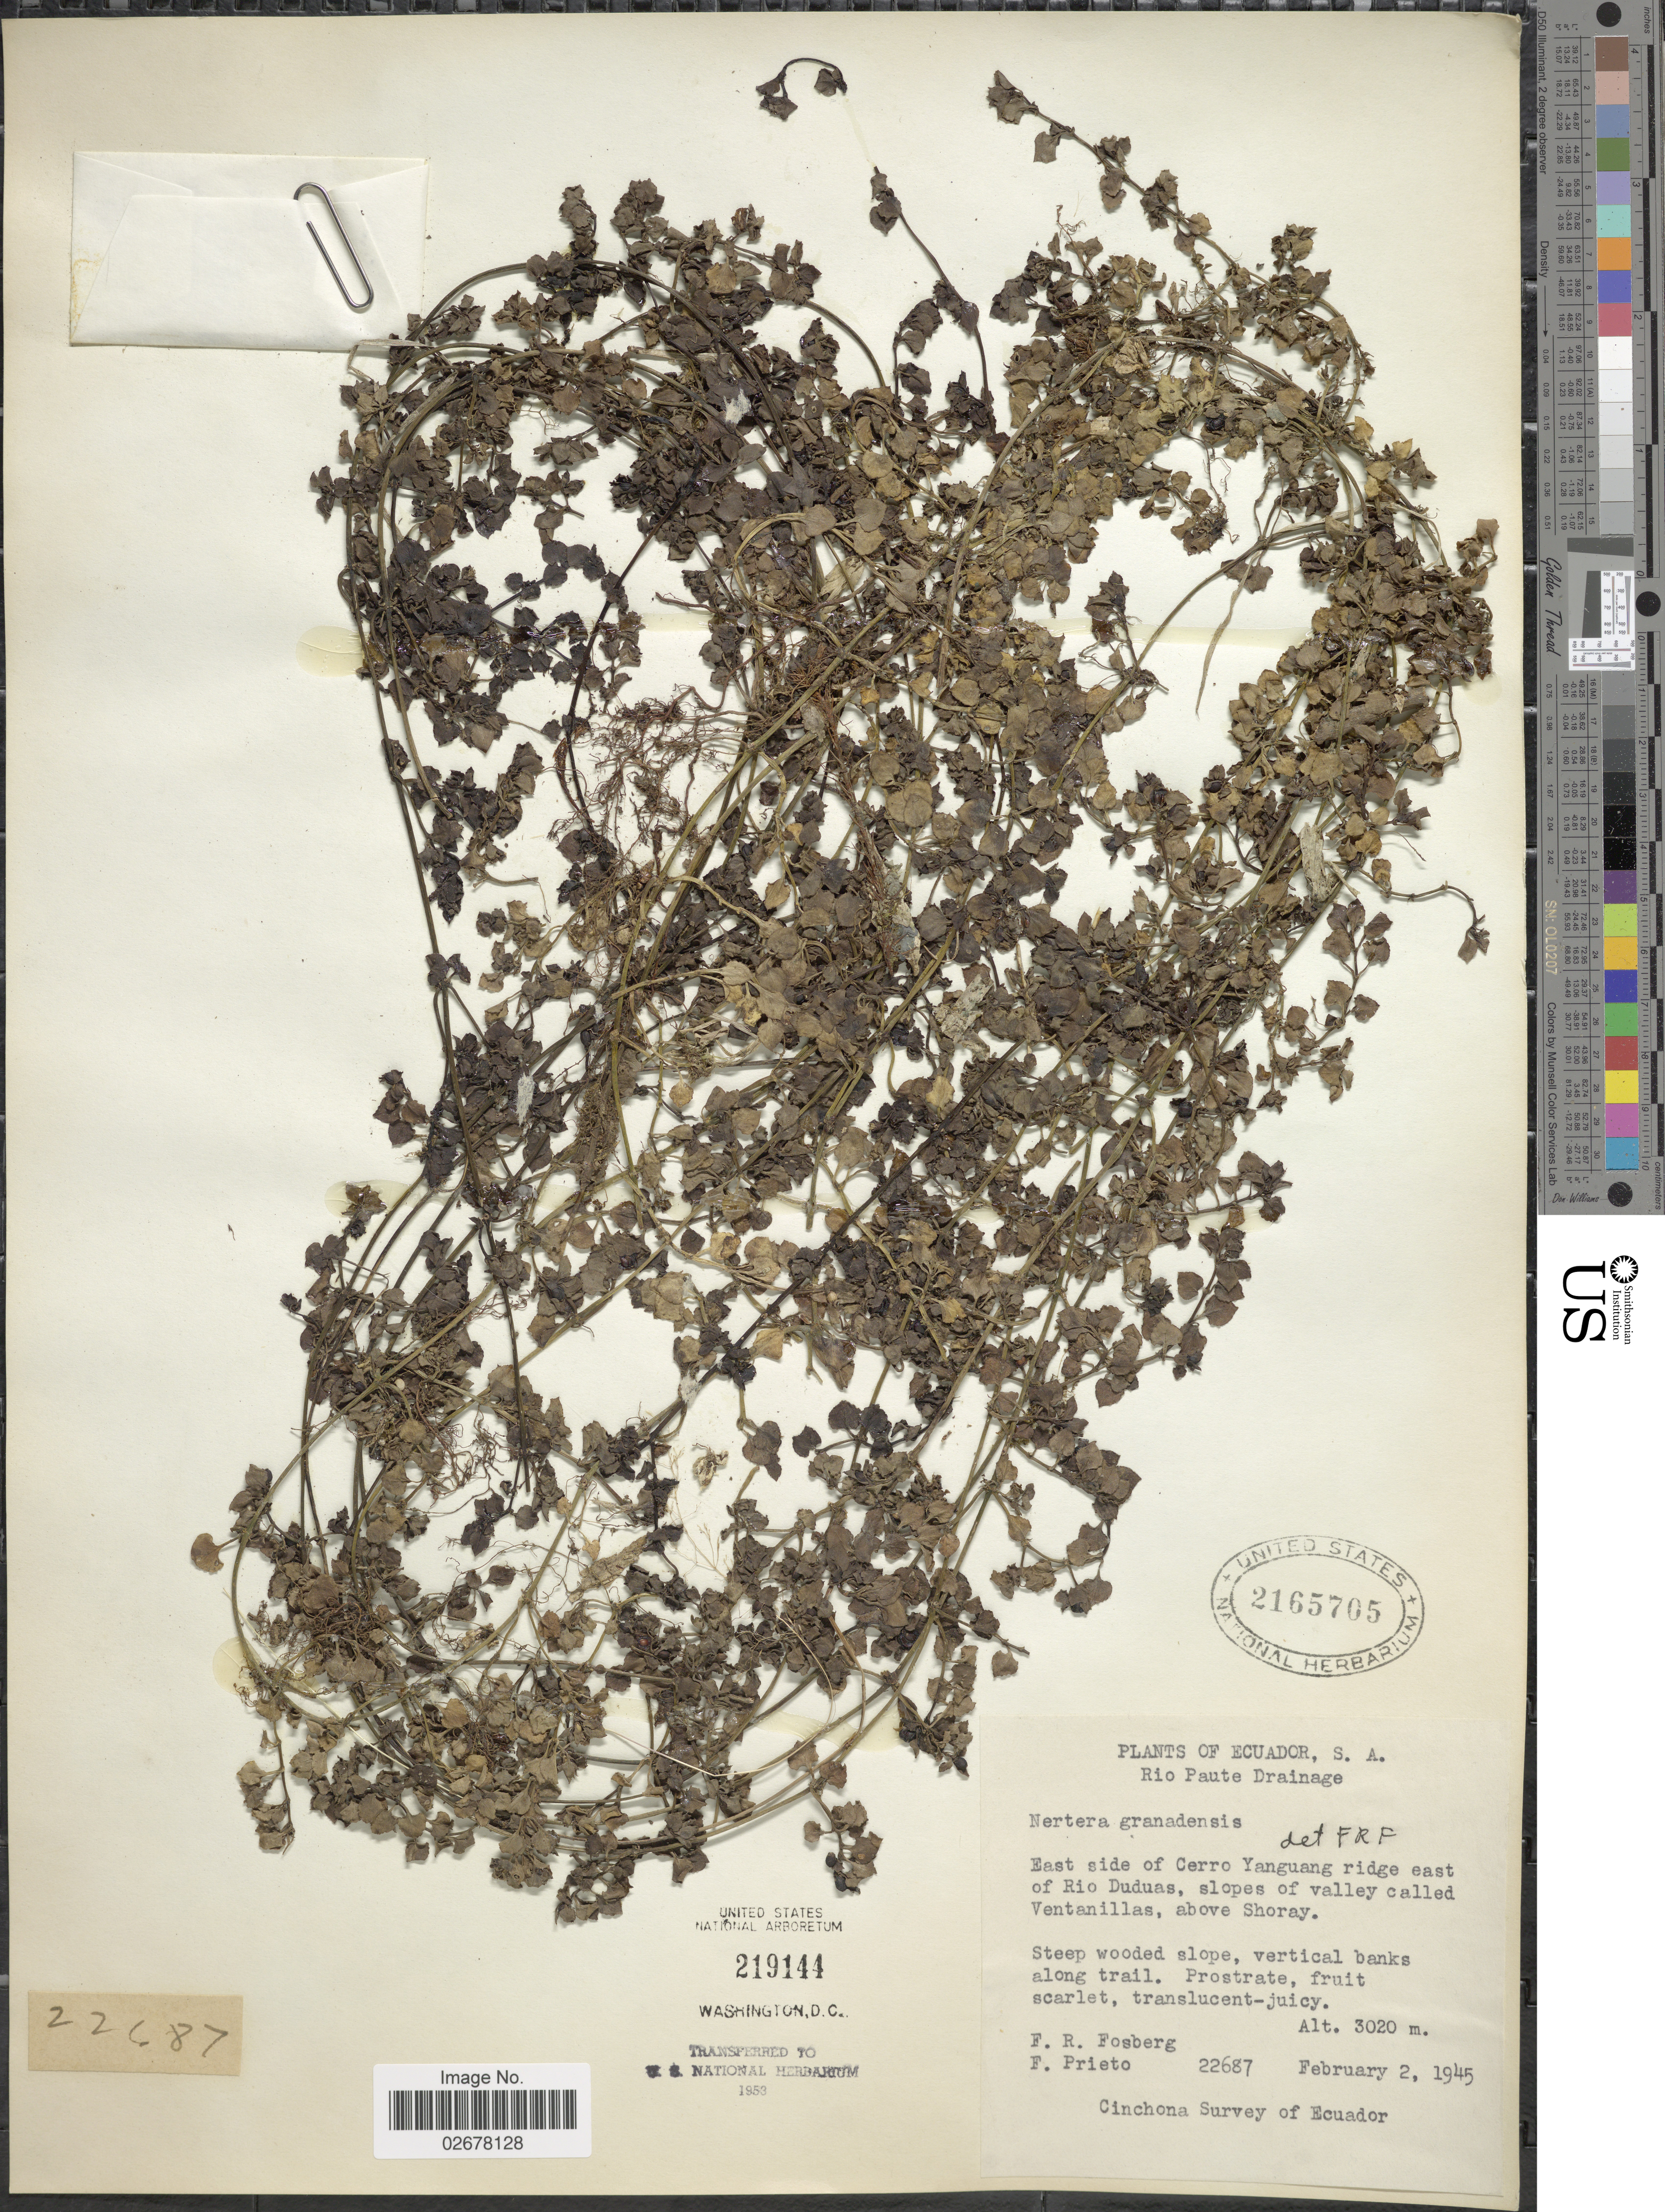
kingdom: Plantae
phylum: Tracheophyta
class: Magnoliopsida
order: Gentianales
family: Rubiaceae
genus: Nertera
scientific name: Nertera depressa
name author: Banks & Sol. ex Gaertn.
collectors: F. R. Fosberg & F. Prieto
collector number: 22687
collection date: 1945-02-02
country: Ecuador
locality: Rio Paute Drainage, East side of Cerro Yanguang ridge east of Rio Duduas, slopes of valley called Ventanillas, above Shoray. steep wooded slope, vertical banks along trail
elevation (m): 3020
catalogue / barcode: US 2165705